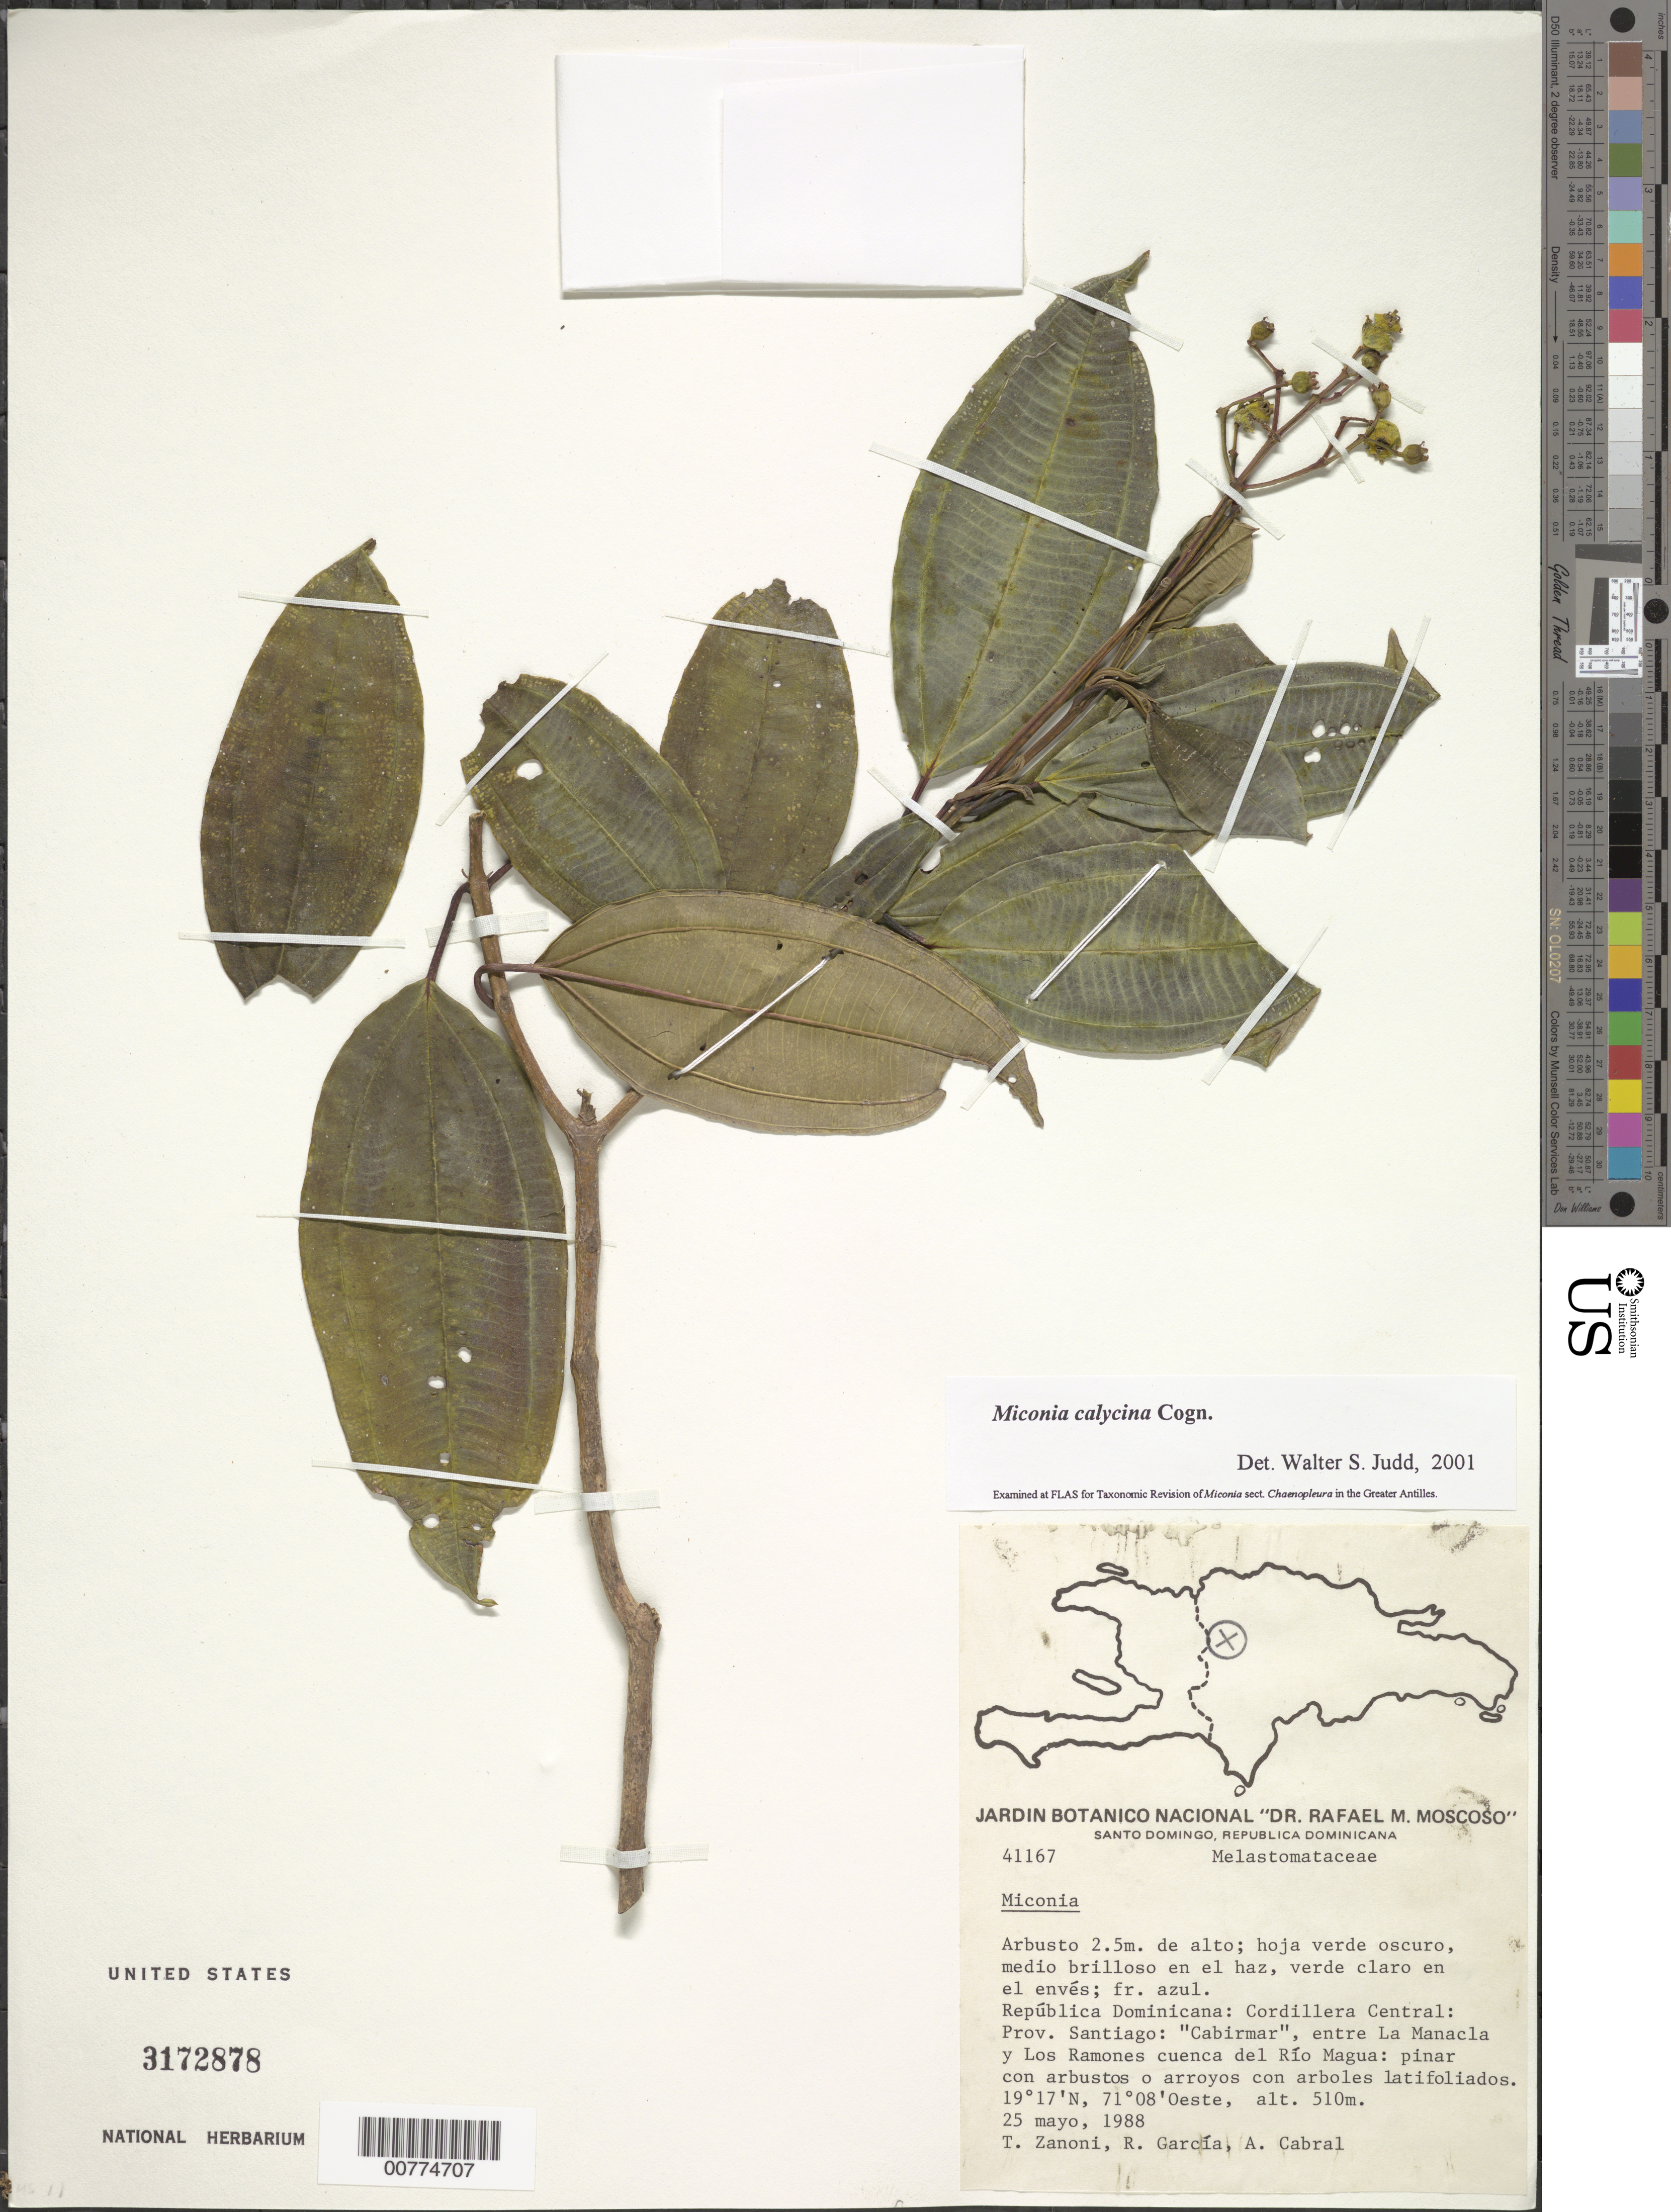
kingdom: Plantae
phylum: Tracheophyta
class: Magnoliopsida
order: Myrtales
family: Melastomataceae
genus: Miconia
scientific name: Miconia calycina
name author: Cogn.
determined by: Judd, Walter S.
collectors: T. A. Zanoni, R. G. García & A. Cabral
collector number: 41167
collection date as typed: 25 May 1988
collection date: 1988-05-25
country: Dominican Republic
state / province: Santiago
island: Hispaniola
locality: Cordillera Central, "Cabirmar", between La Manacla and Los Ramones, Río Magua basin.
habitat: Pineland with shrubs or stream with broadleaf trees.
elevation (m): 510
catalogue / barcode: US 3172878